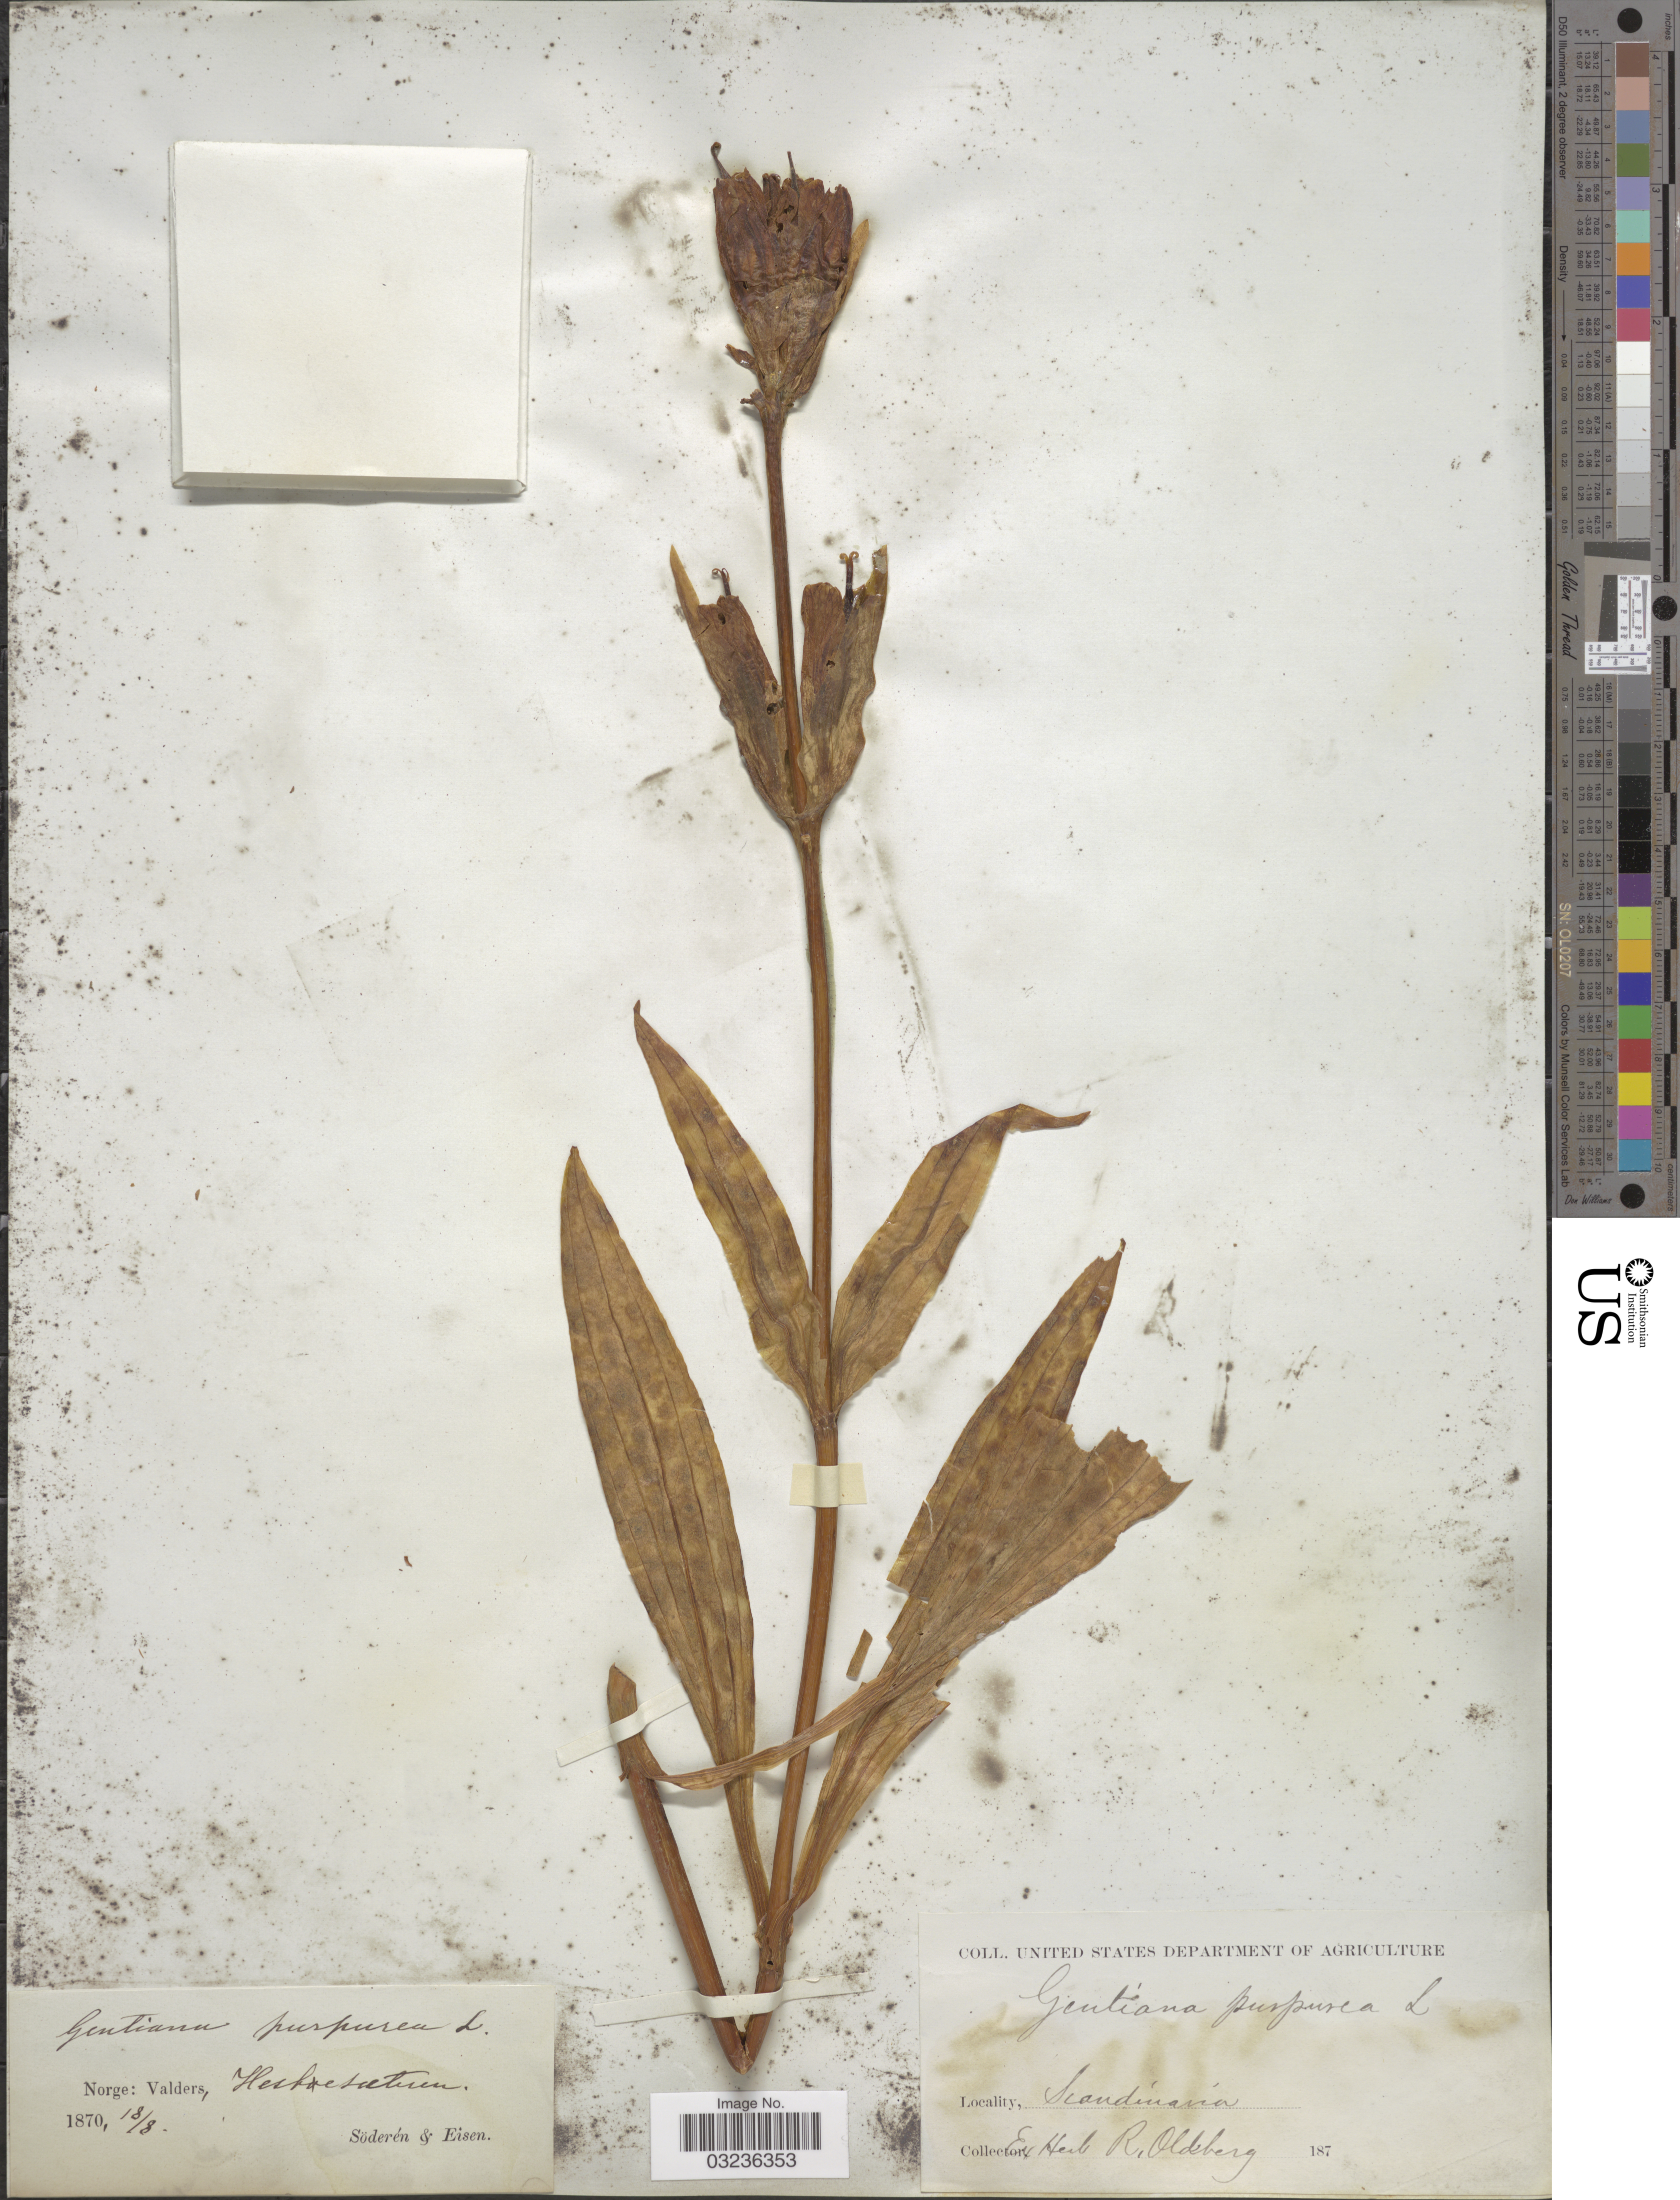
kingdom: Plantae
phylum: Tracheophyta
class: Magnoliopsida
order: Gentianales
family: Gentianaceae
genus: Gentiana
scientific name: Gentiana purpurea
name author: L.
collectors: Söderén & Eisen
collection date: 1870-08-18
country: Norway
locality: Norge: Valders, Hesbesutium. [interpreted] Scandinavia.